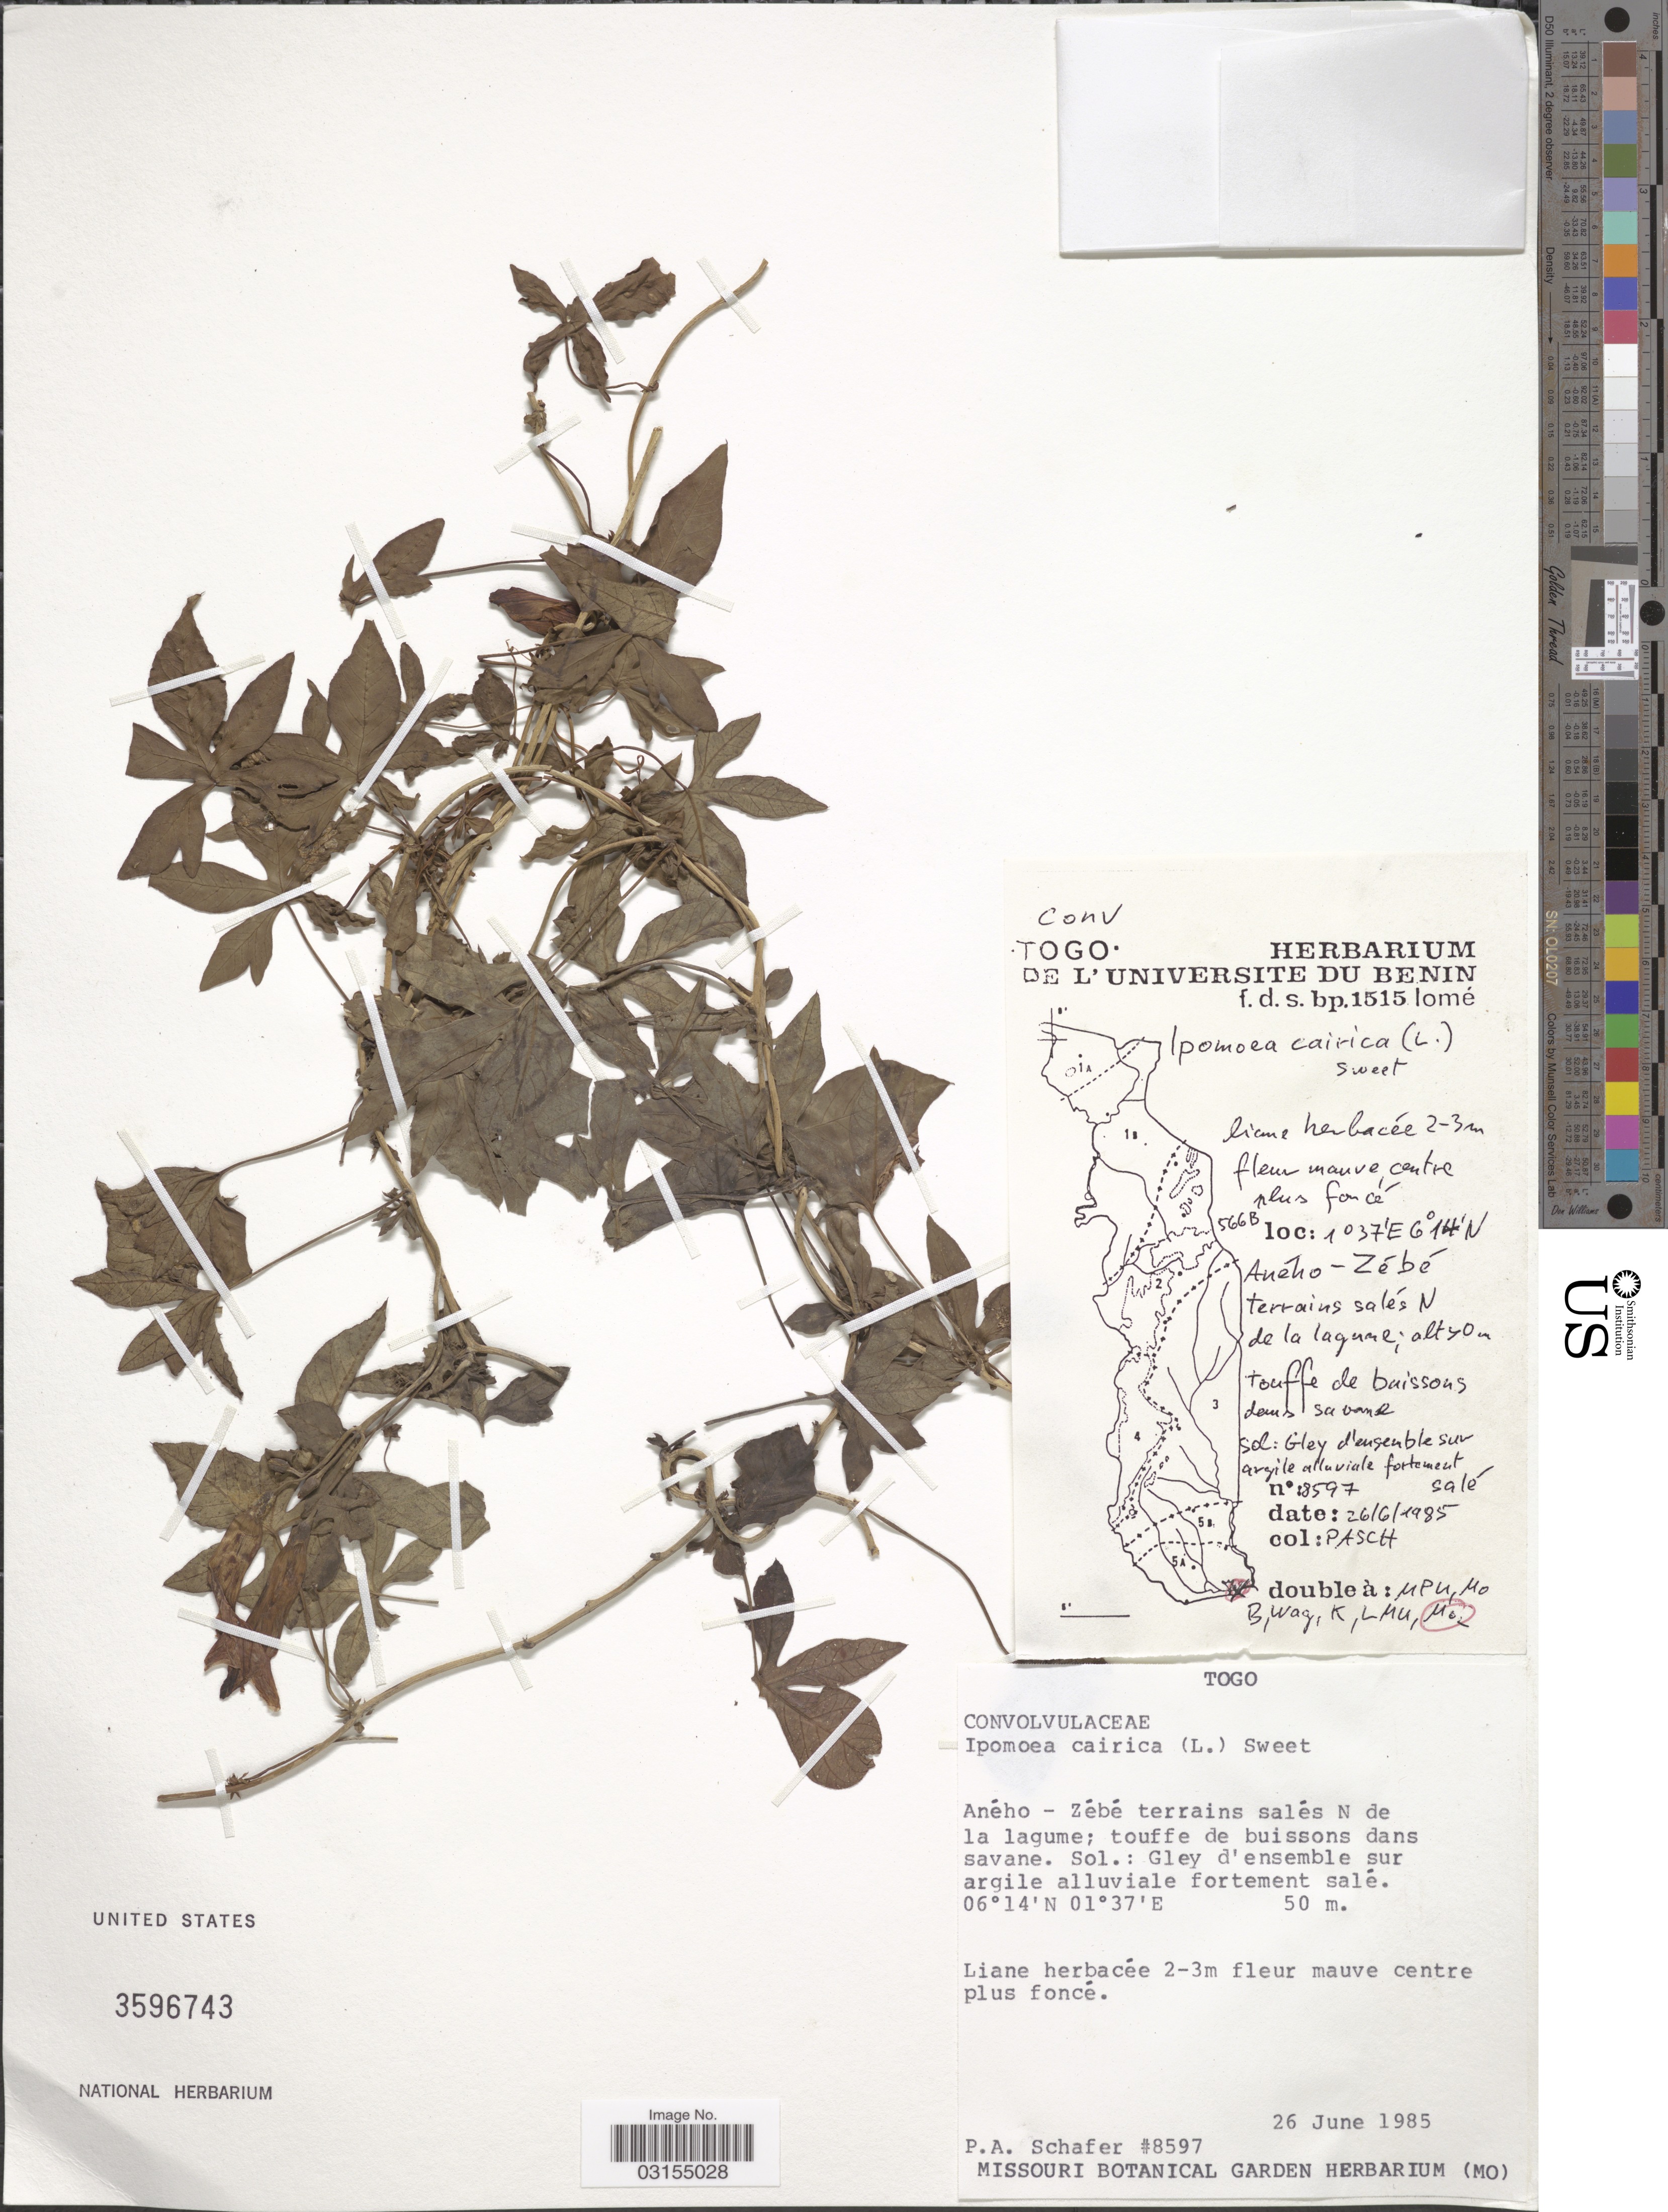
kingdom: Plantae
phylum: Tracheophyta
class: Magnoliopsida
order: Solanales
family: Convolvulaceae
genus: Ipomoea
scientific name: Ipomoea cairica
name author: (L.) Sweet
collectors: P. Schafer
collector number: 8597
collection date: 1985-06-26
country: Togo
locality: Aného - Zébé terrains salés N de la lagume; touffe de buissons dans savane.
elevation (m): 50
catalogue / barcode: US 3596743